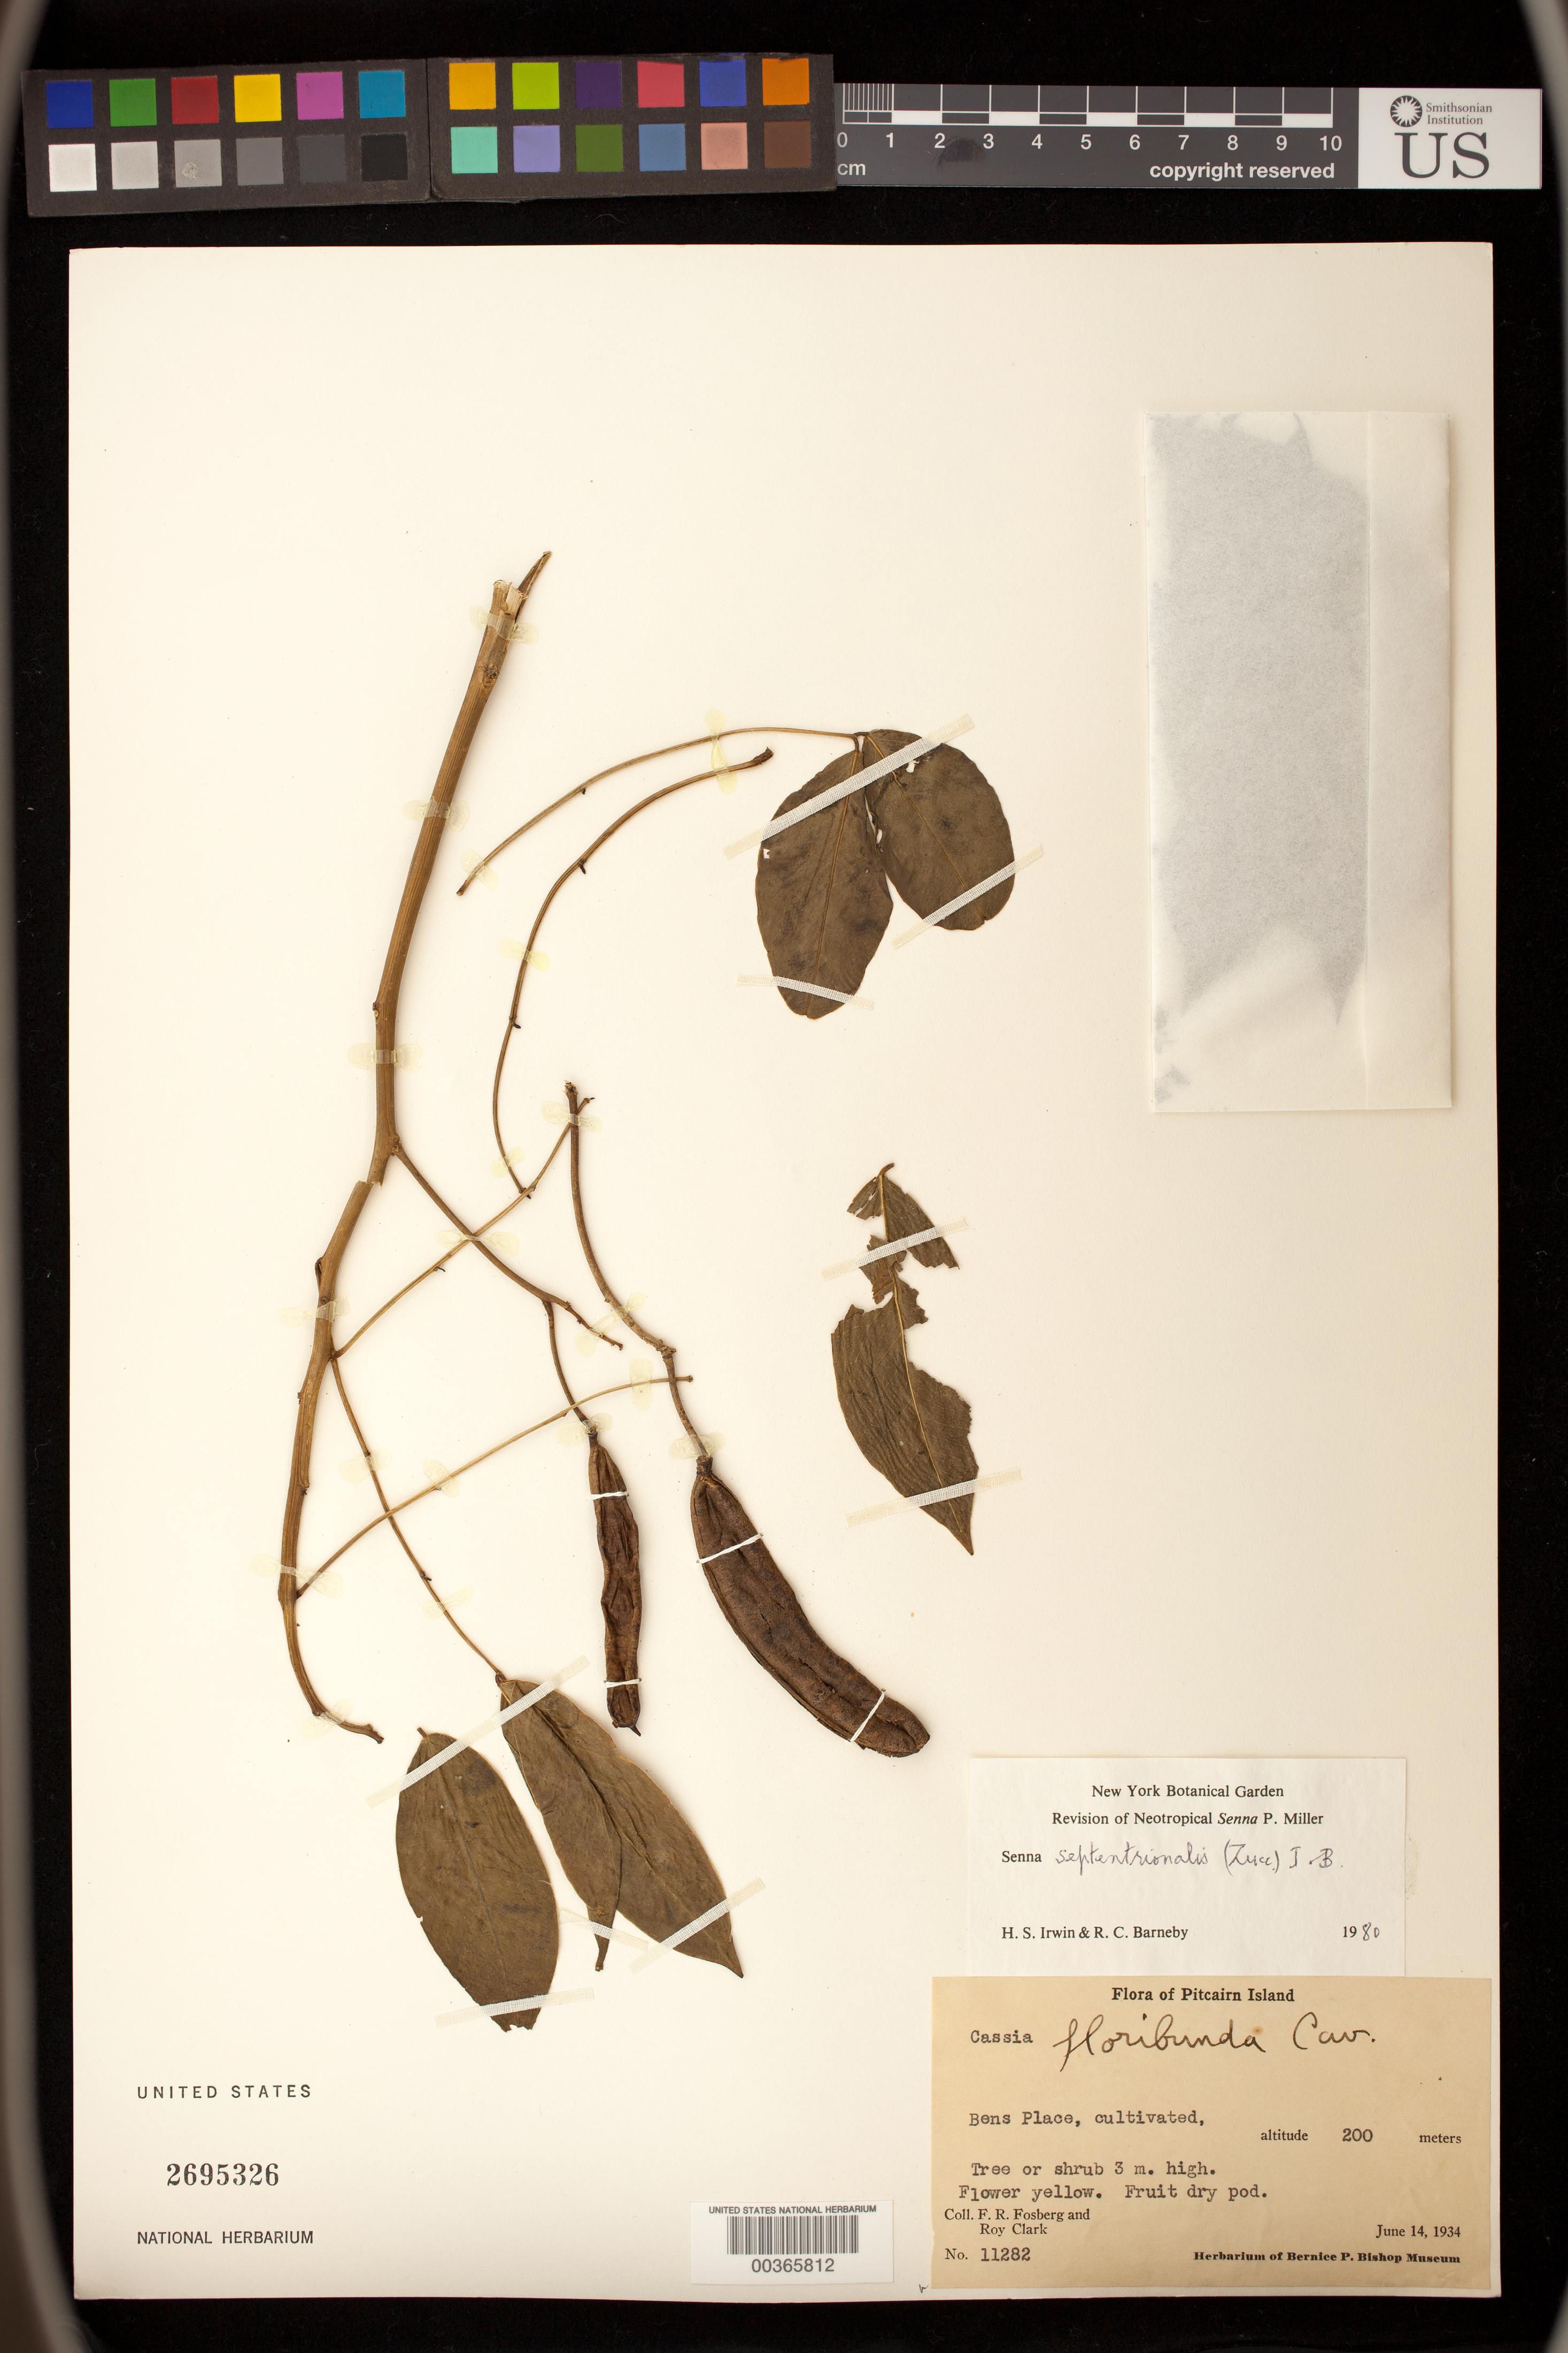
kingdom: Plantae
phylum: Tracheophyta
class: Magnoliopsida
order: Fabales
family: Fabaceae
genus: Senna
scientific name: Senna septemtrionalis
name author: (Viv.) H.S. Irwin & Barneby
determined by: Irwin, Howard S.; Barneby, R. C.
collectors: F. R. Fosberg & R. Clark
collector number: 11282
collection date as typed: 14 Jun 1934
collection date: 1934-06-14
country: Pitcairn Islands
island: Pitcairn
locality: Bens place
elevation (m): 200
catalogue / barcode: US 2695326